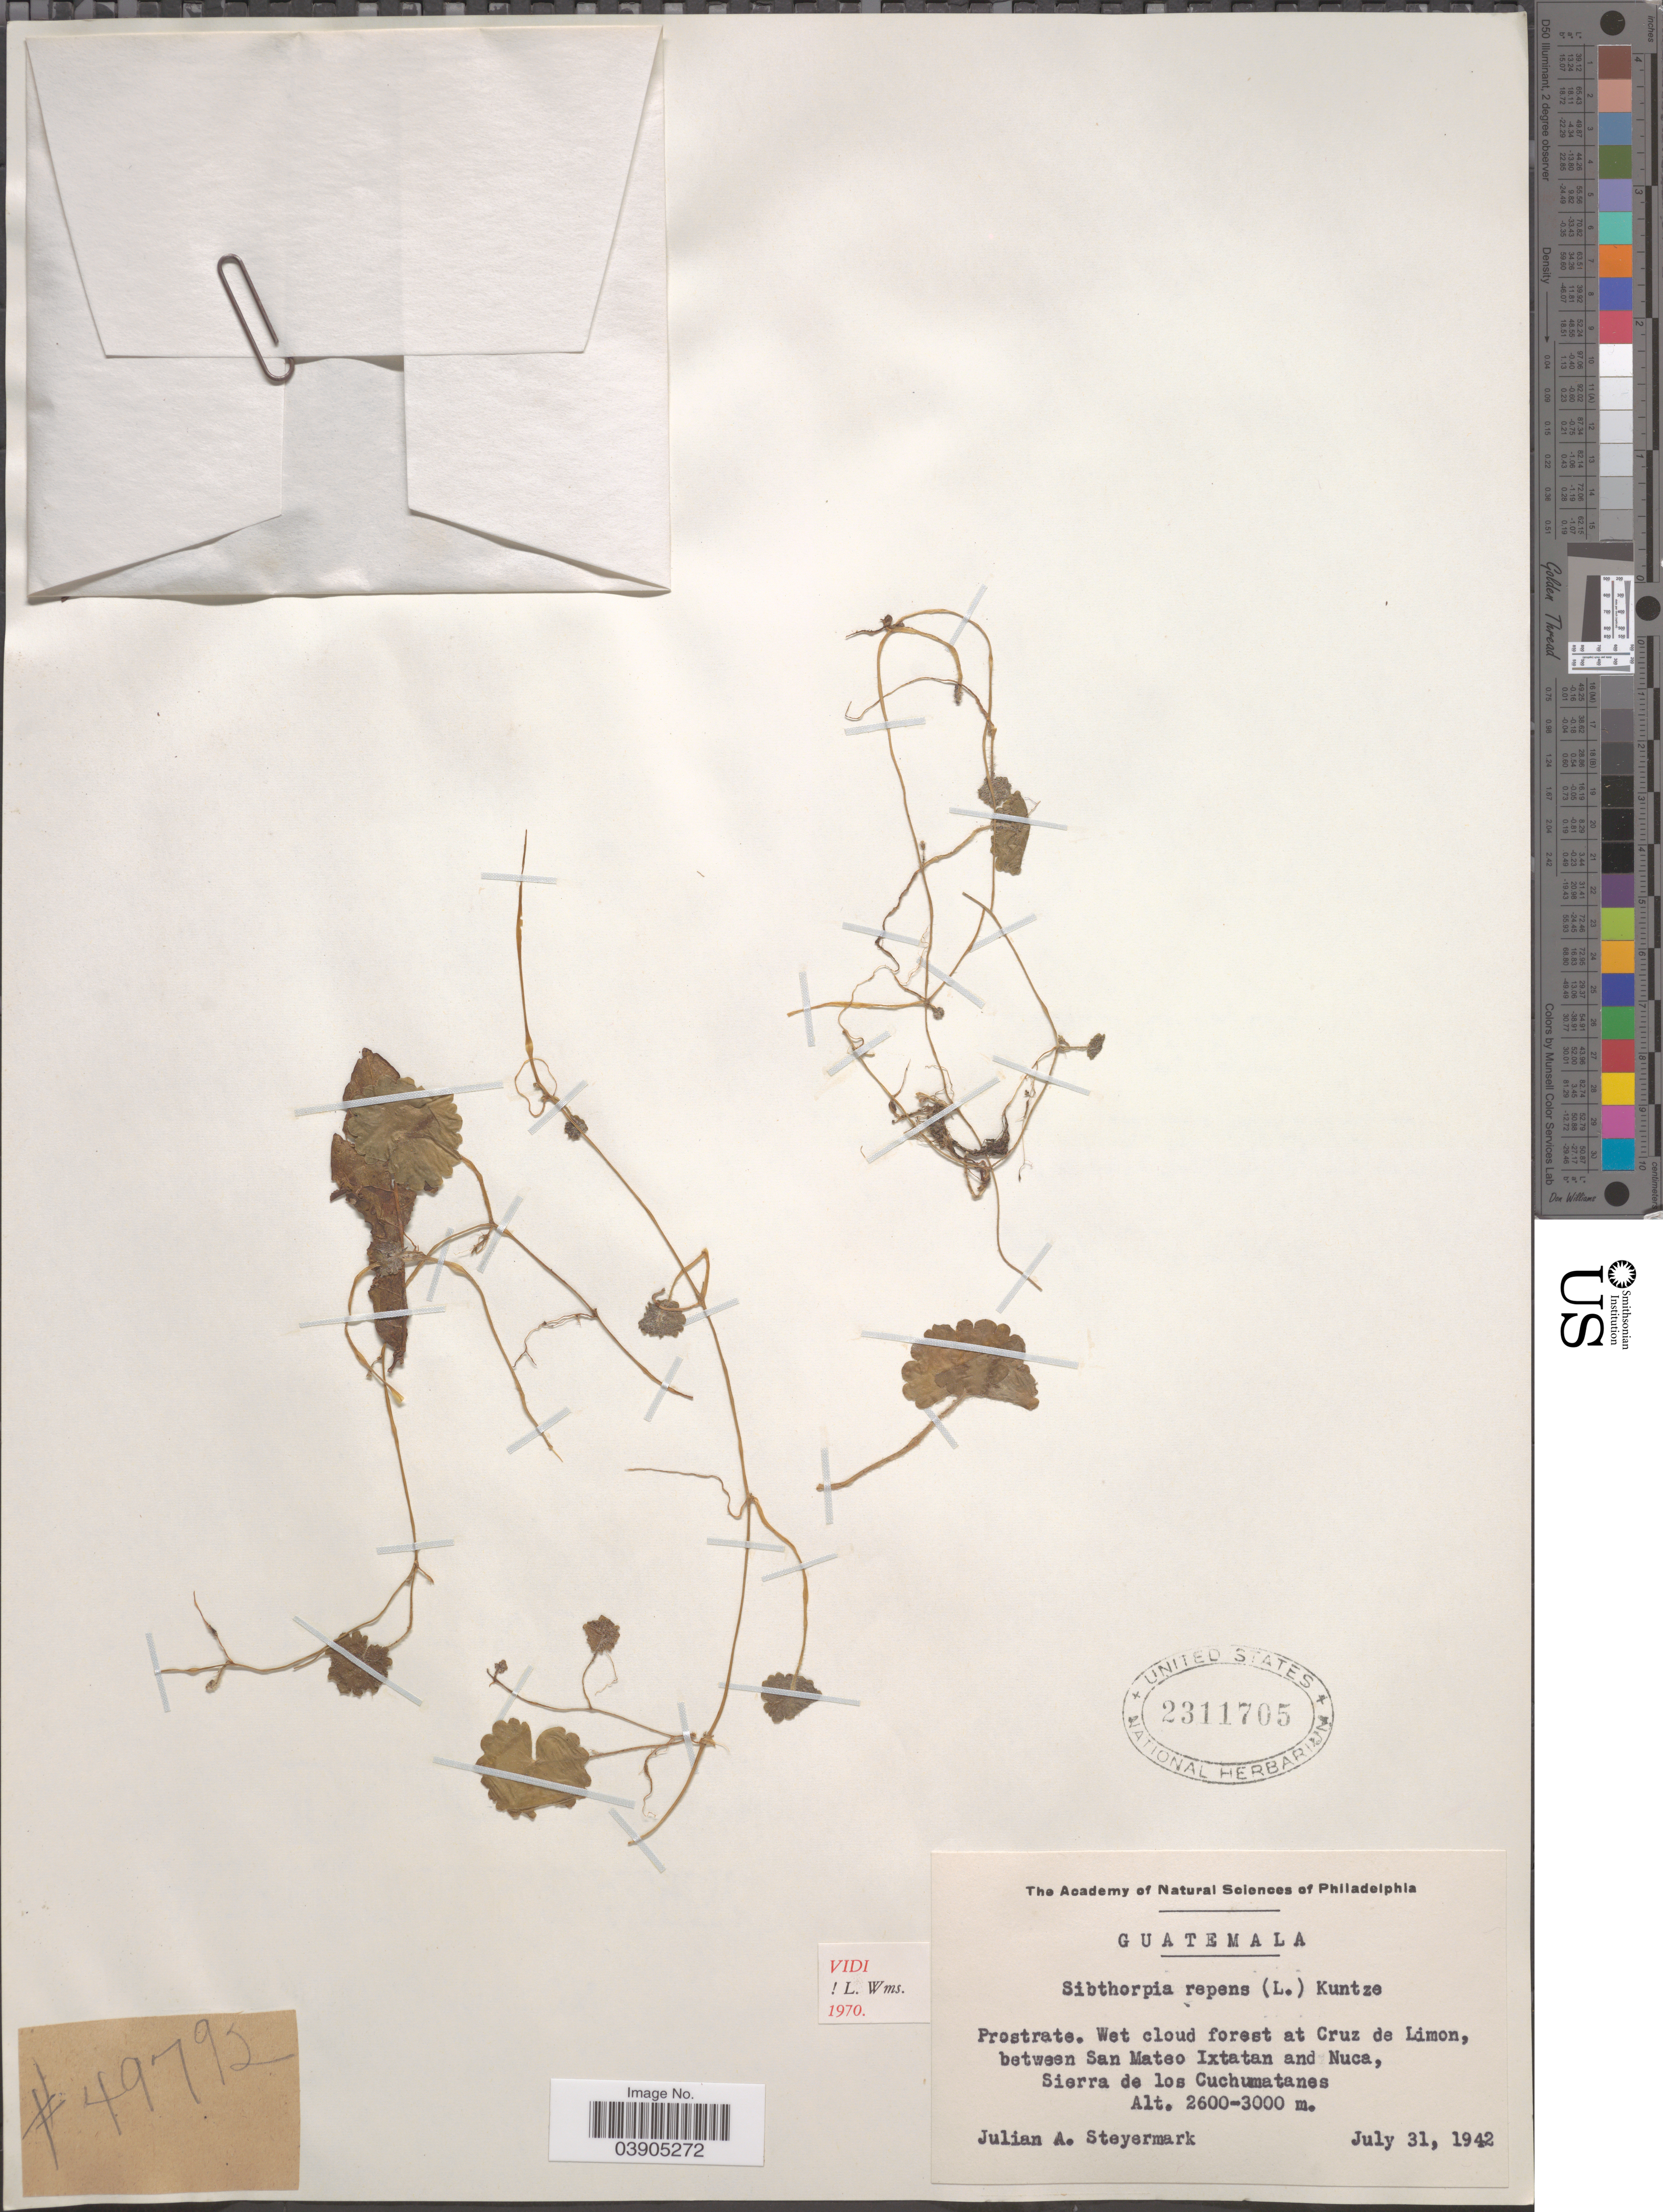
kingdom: Plantae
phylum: Tracheophyta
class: Magnoliopsida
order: Lamiales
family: Plantaginaceae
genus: Sibthorpia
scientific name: Sibthorpia repens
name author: (L.) Kuntze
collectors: J. Steyermark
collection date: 1942-07-31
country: Guatemala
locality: Wet cloud forest at Cruz de Limon, between San Mateo Ixtatan and Nuca, Sierra de los Cuchumatanes.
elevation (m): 2600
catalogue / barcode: US 2311705